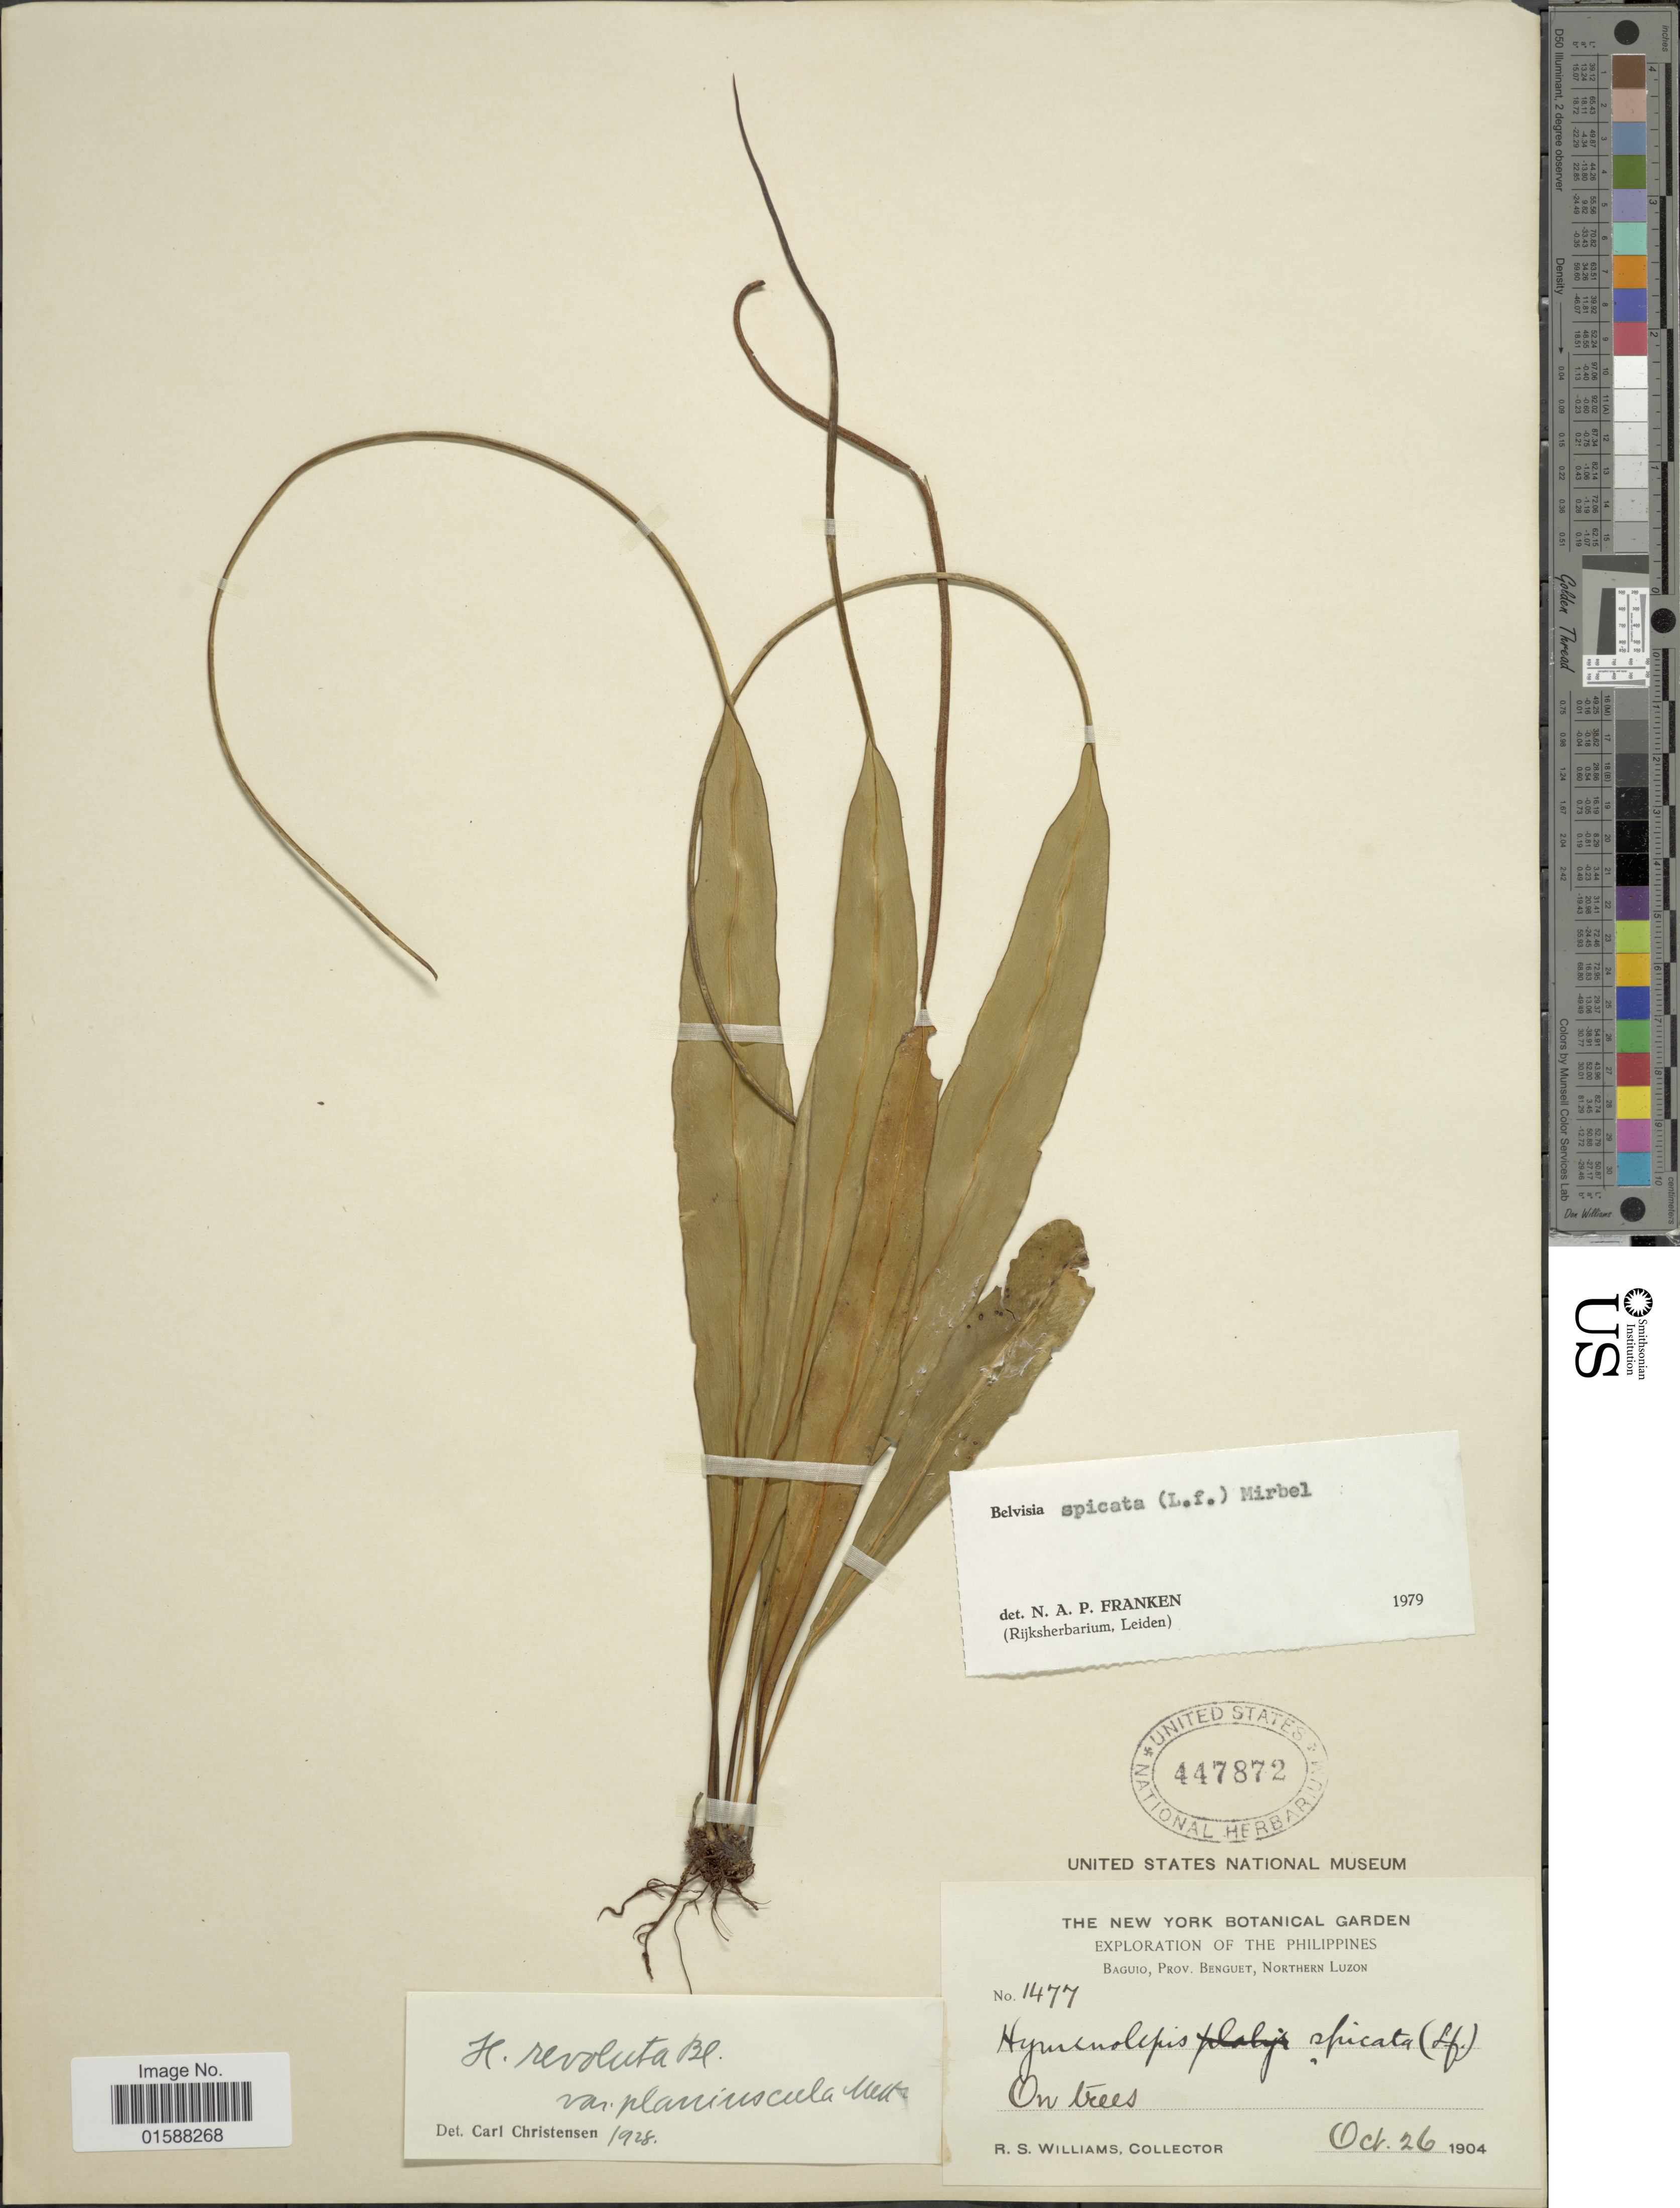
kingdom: Plantae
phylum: Tracheophyta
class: Polypodiopsida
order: Polypodiales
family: Polypodiaceae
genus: Lepisorus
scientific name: Lepisorus spicatus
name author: (L. f.) Li S. Wang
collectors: R. S. Williams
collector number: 1477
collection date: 1904-10-26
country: Philippines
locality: Baguio, Prov. Benguet, Northern Luzon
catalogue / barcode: US 447872